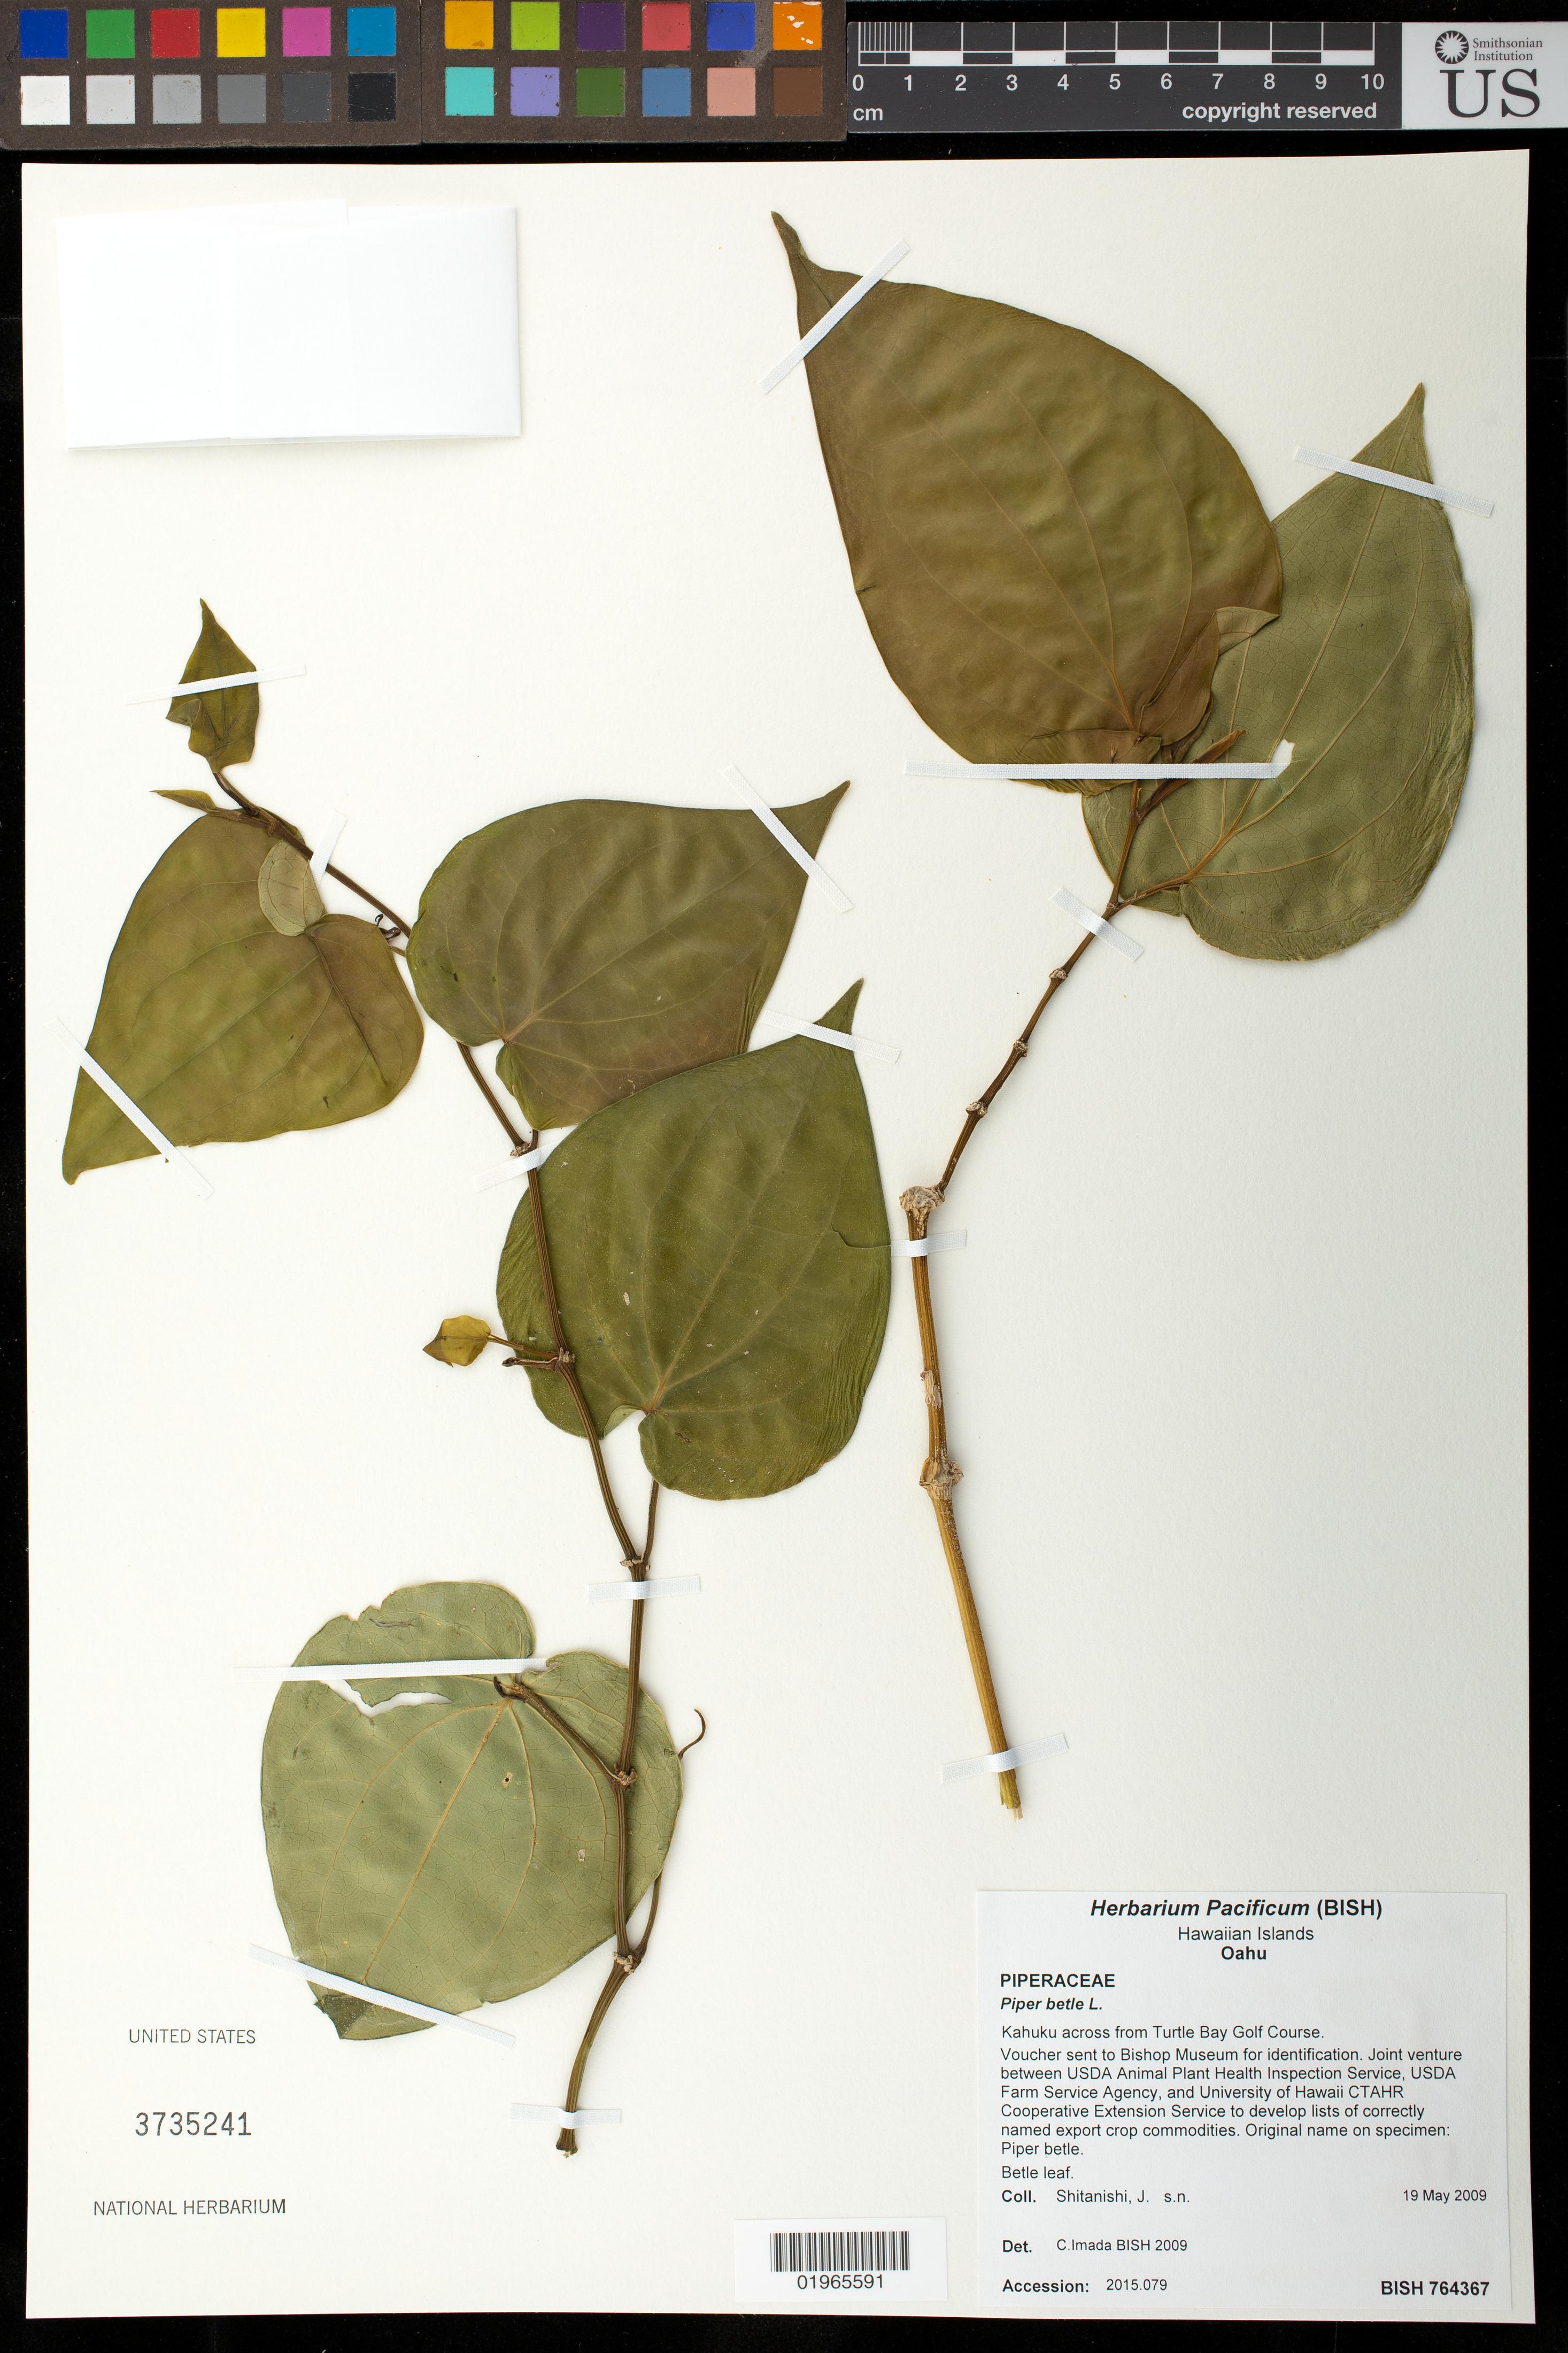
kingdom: Plantae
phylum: Tracheophyta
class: Magnoliopsida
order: Piperales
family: Piperaceae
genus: Piper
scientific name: Piper betle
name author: L.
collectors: J. Shitanishi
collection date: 2009-05-12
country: United States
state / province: Hawaii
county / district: Honolulu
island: Oahu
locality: Kahuku across from Turtle Bay Golf Course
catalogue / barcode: US 3735241